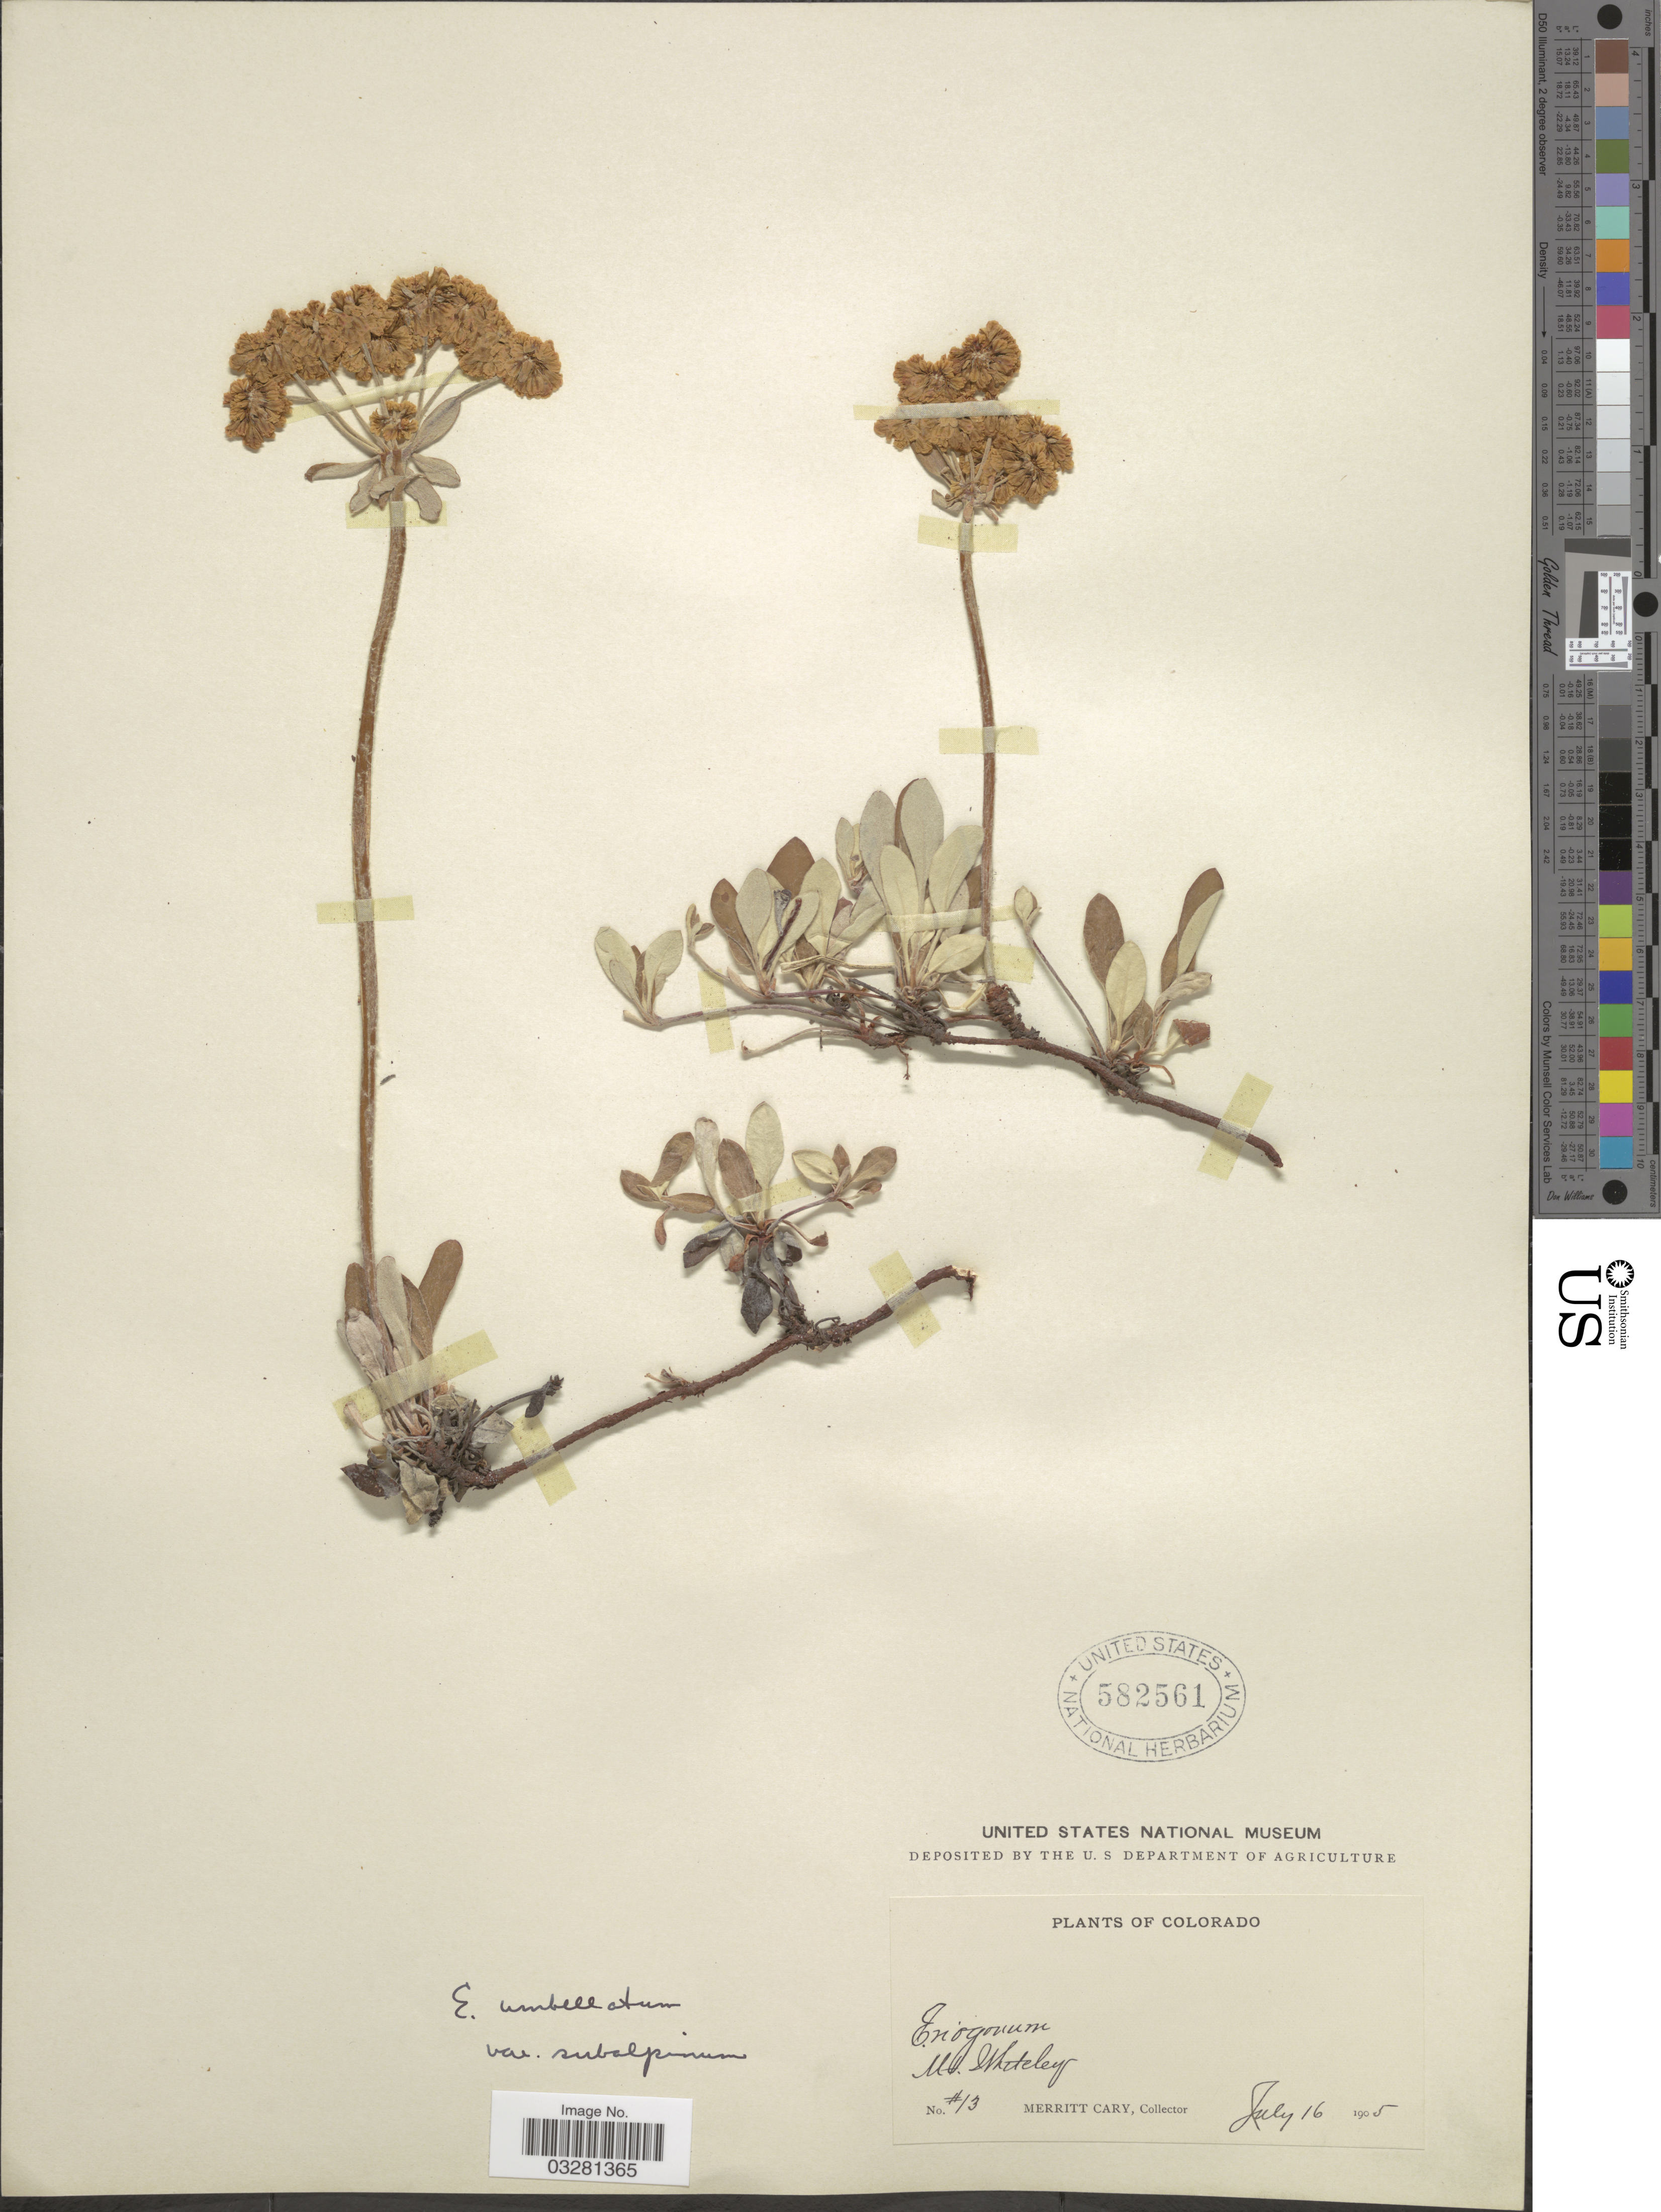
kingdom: Plantae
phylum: Tracheophyta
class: Magnoliopsida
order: Caryophyllales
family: Polygonaceae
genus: Eriogonum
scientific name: Eriogonum umbellatum var. umbellatum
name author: Torr.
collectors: M. Cary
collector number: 13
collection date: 1905-07-16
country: United States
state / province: Colorado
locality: Mt. Whiteley.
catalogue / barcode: US 582561